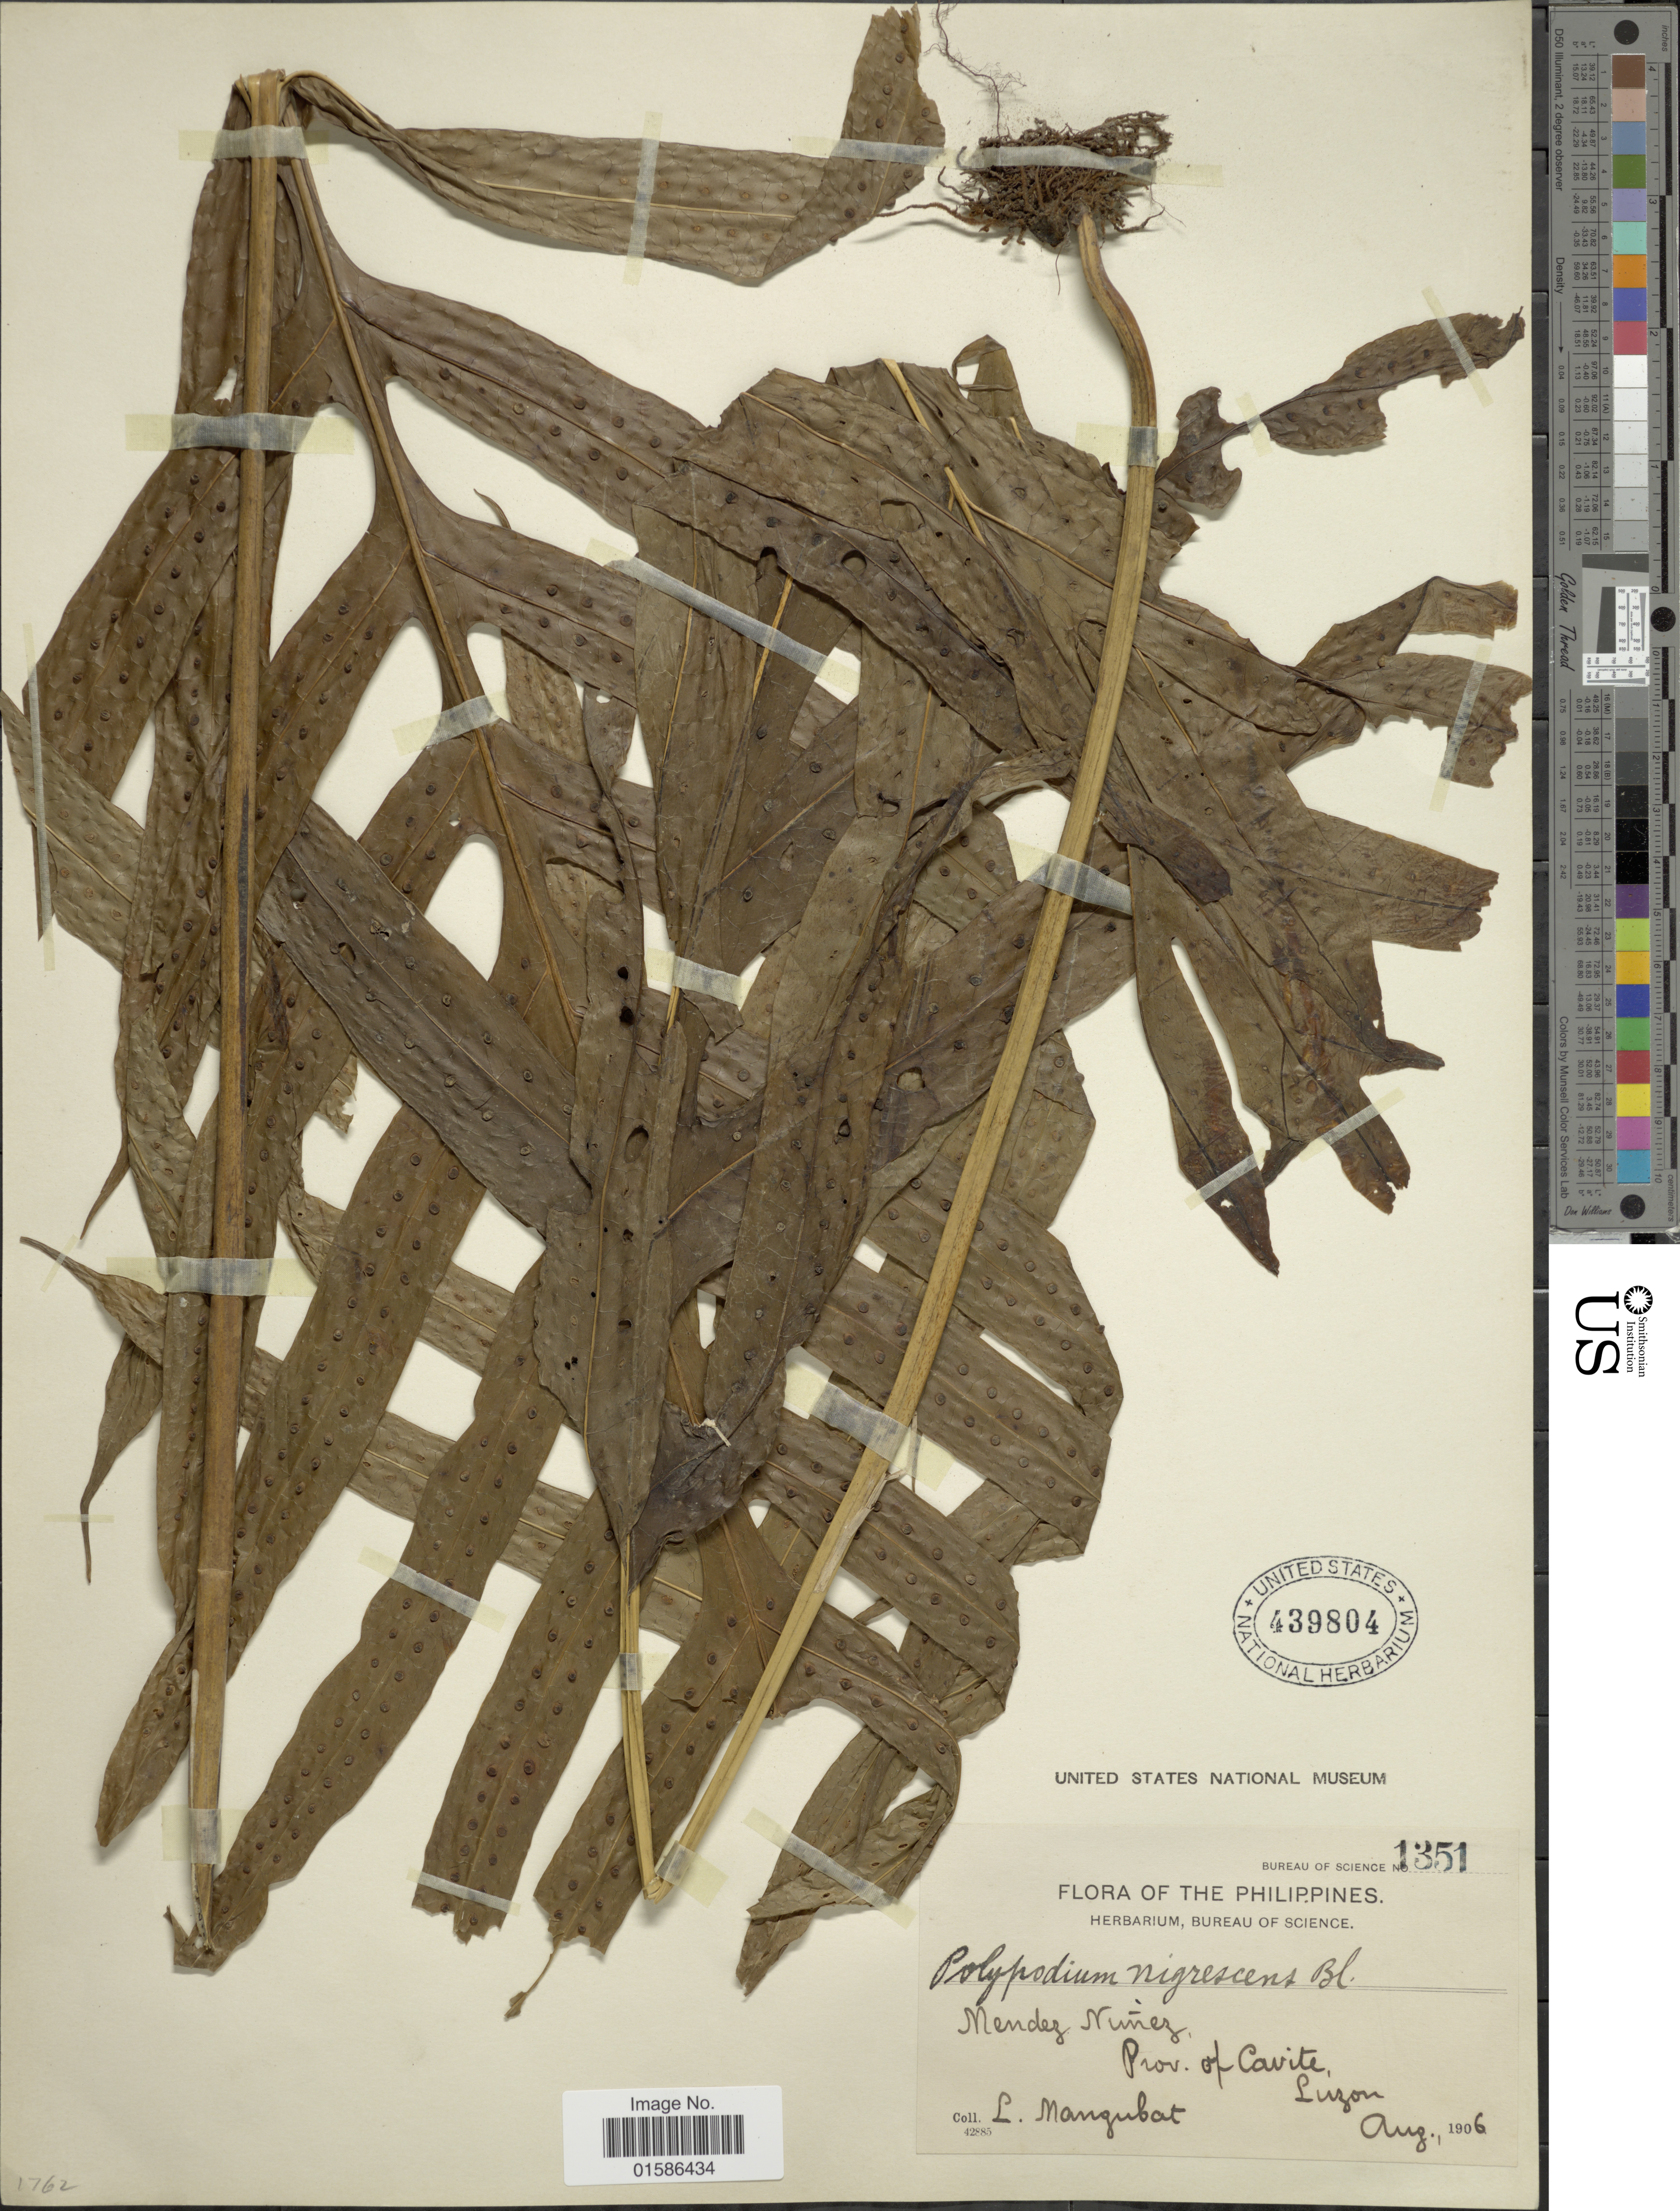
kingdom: Plantae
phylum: Tracheophyta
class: Polypodiopsida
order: Polypodiales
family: Polypodiaceae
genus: Microsorum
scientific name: Microsorum membranifolium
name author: (R. Br.) Ching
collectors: L. Mangubat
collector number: Bureau of Science 1351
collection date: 1906-08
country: Philippines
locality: Mendez Nuñez, Prov. of Cavite, Luzon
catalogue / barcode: US 439804